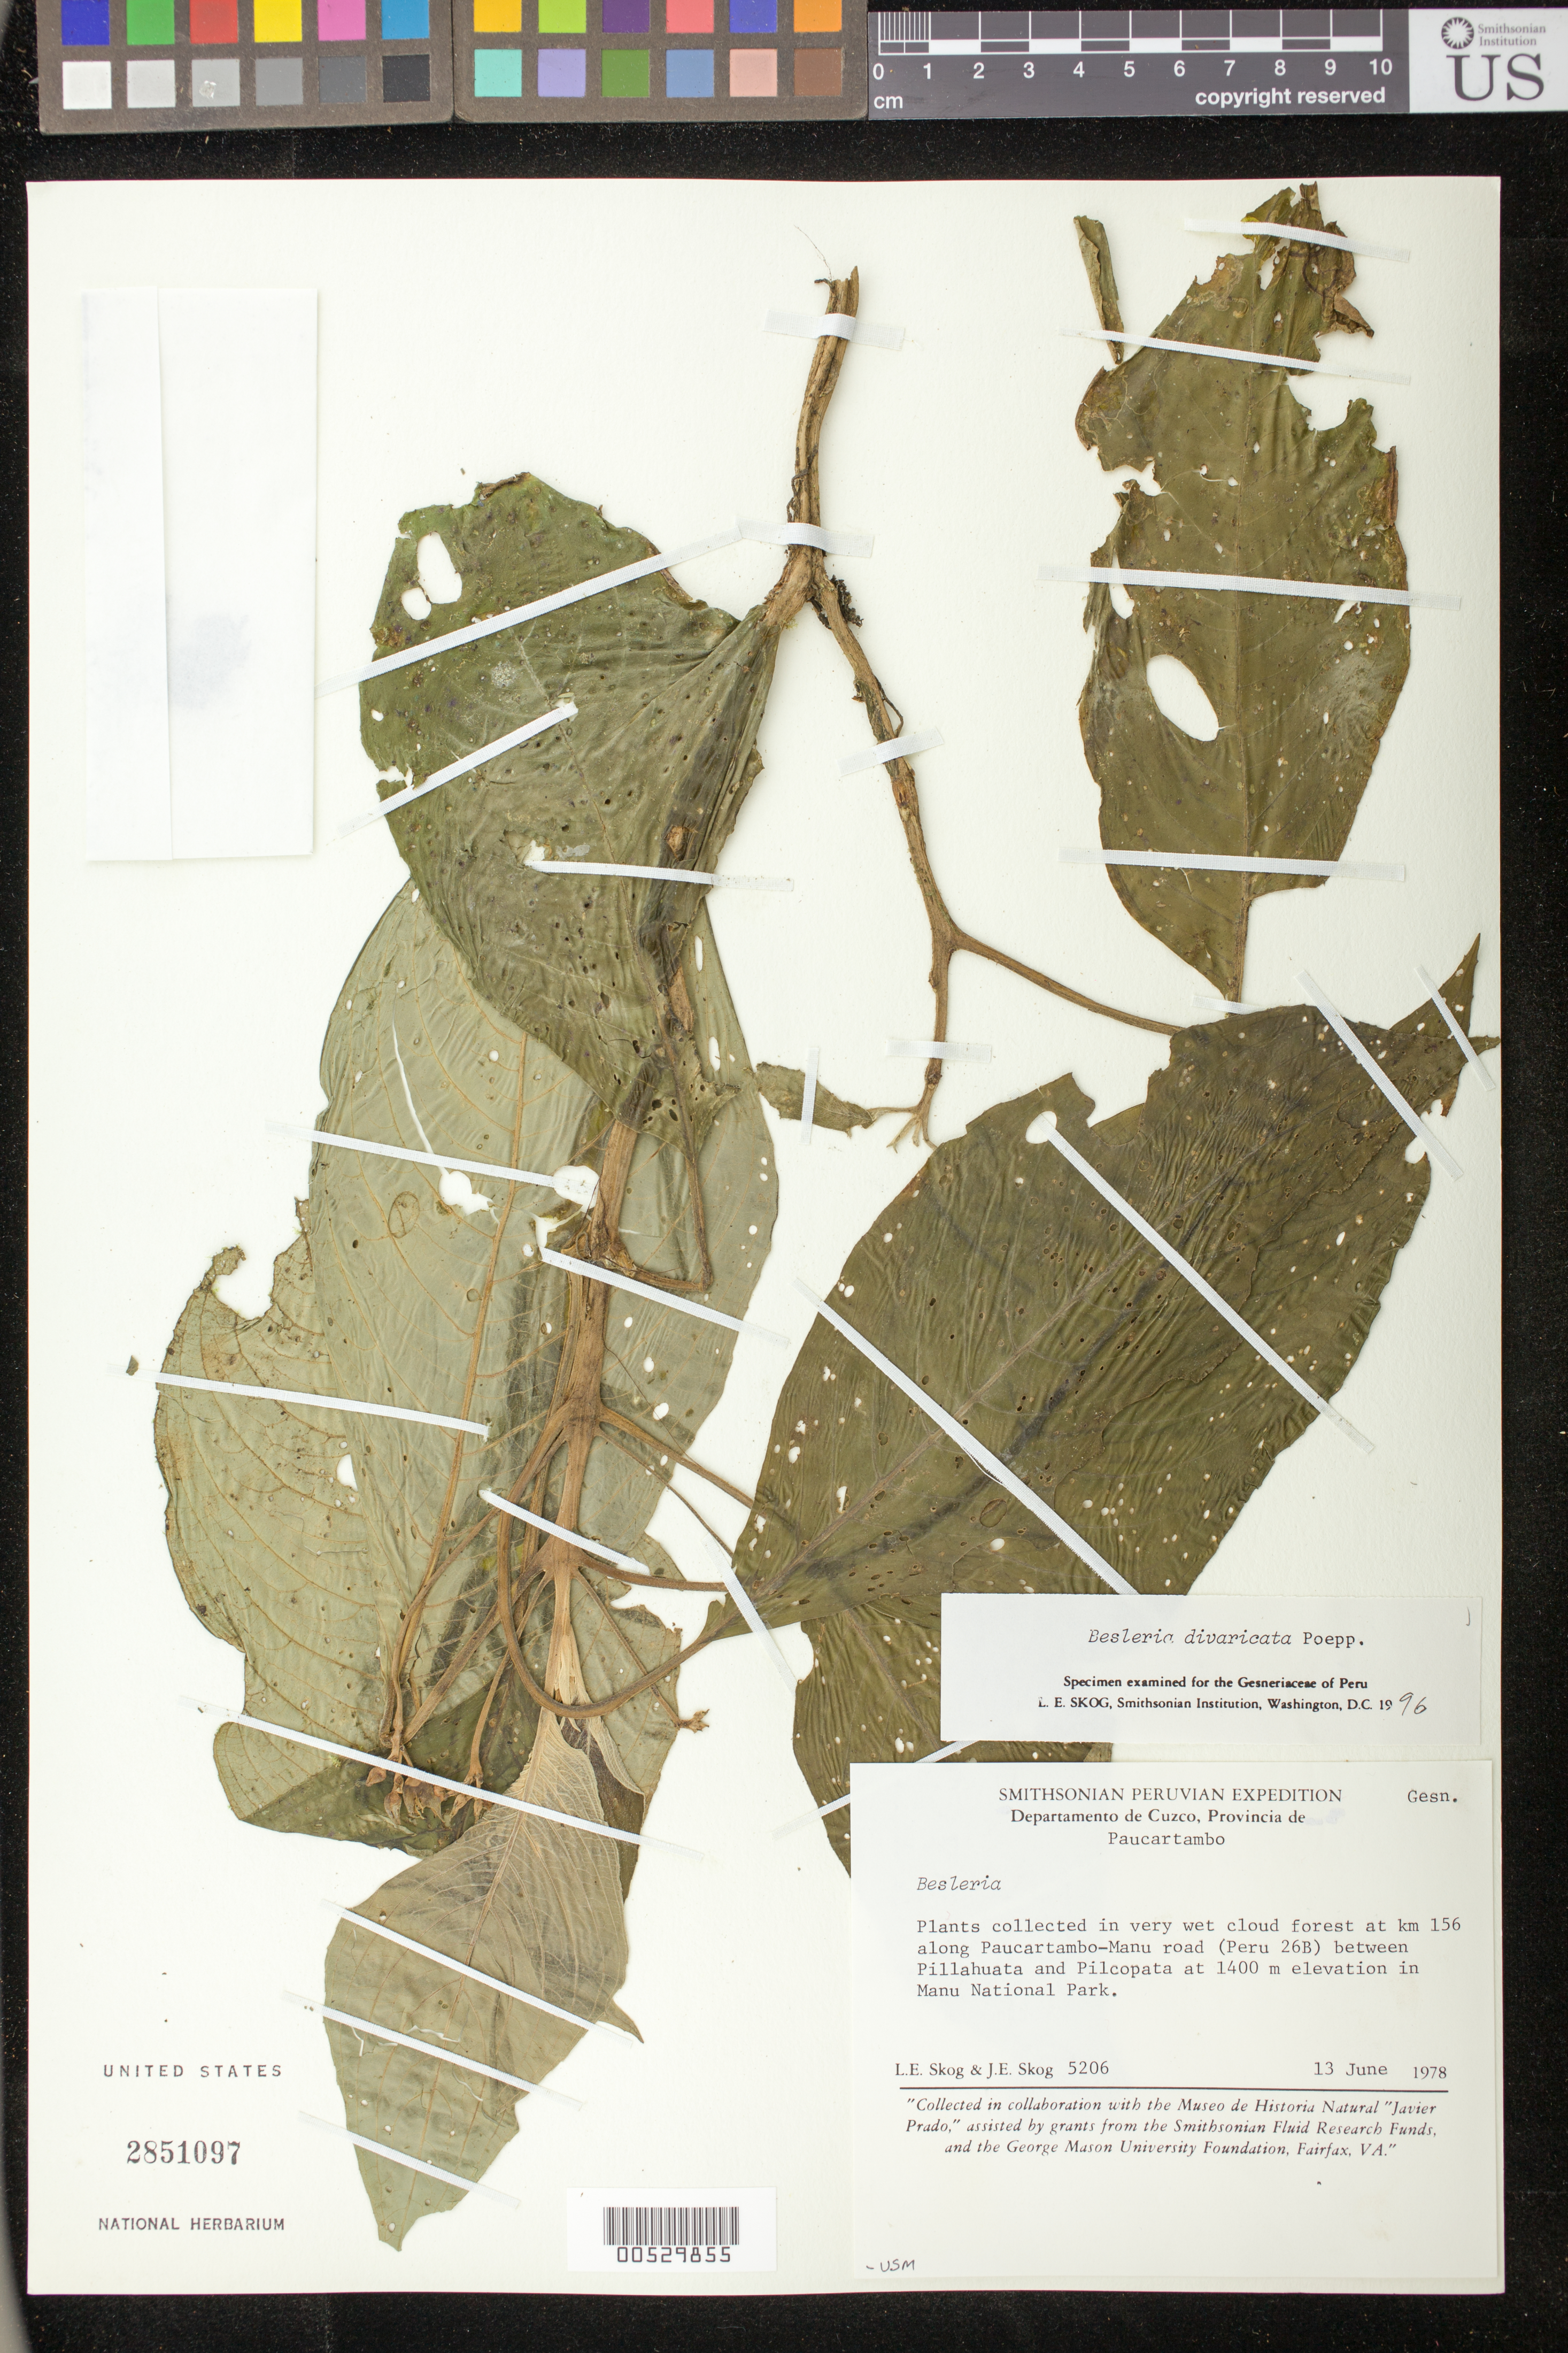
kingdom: Plantae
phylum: Tracheophyta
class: Magnoliopsida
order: Lamiales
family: Gesneriaceae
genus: Besleria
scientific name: Besleria divaricata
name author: Poepp.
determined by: Skog, Laurence E.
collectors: L. E. Skog & J. E. Skog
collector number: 5206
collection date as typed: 13 Jun 1978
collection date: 1978-06-13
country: Peru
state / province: Cusco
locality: Prov. Paucartambo; at km 164 on Paucartambo - Manu road (Peru 26B), between Pillahuata and Pilcopata, in Manu National Park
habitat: Very wet cloud forest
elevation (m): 1400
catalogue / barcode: US 2851097